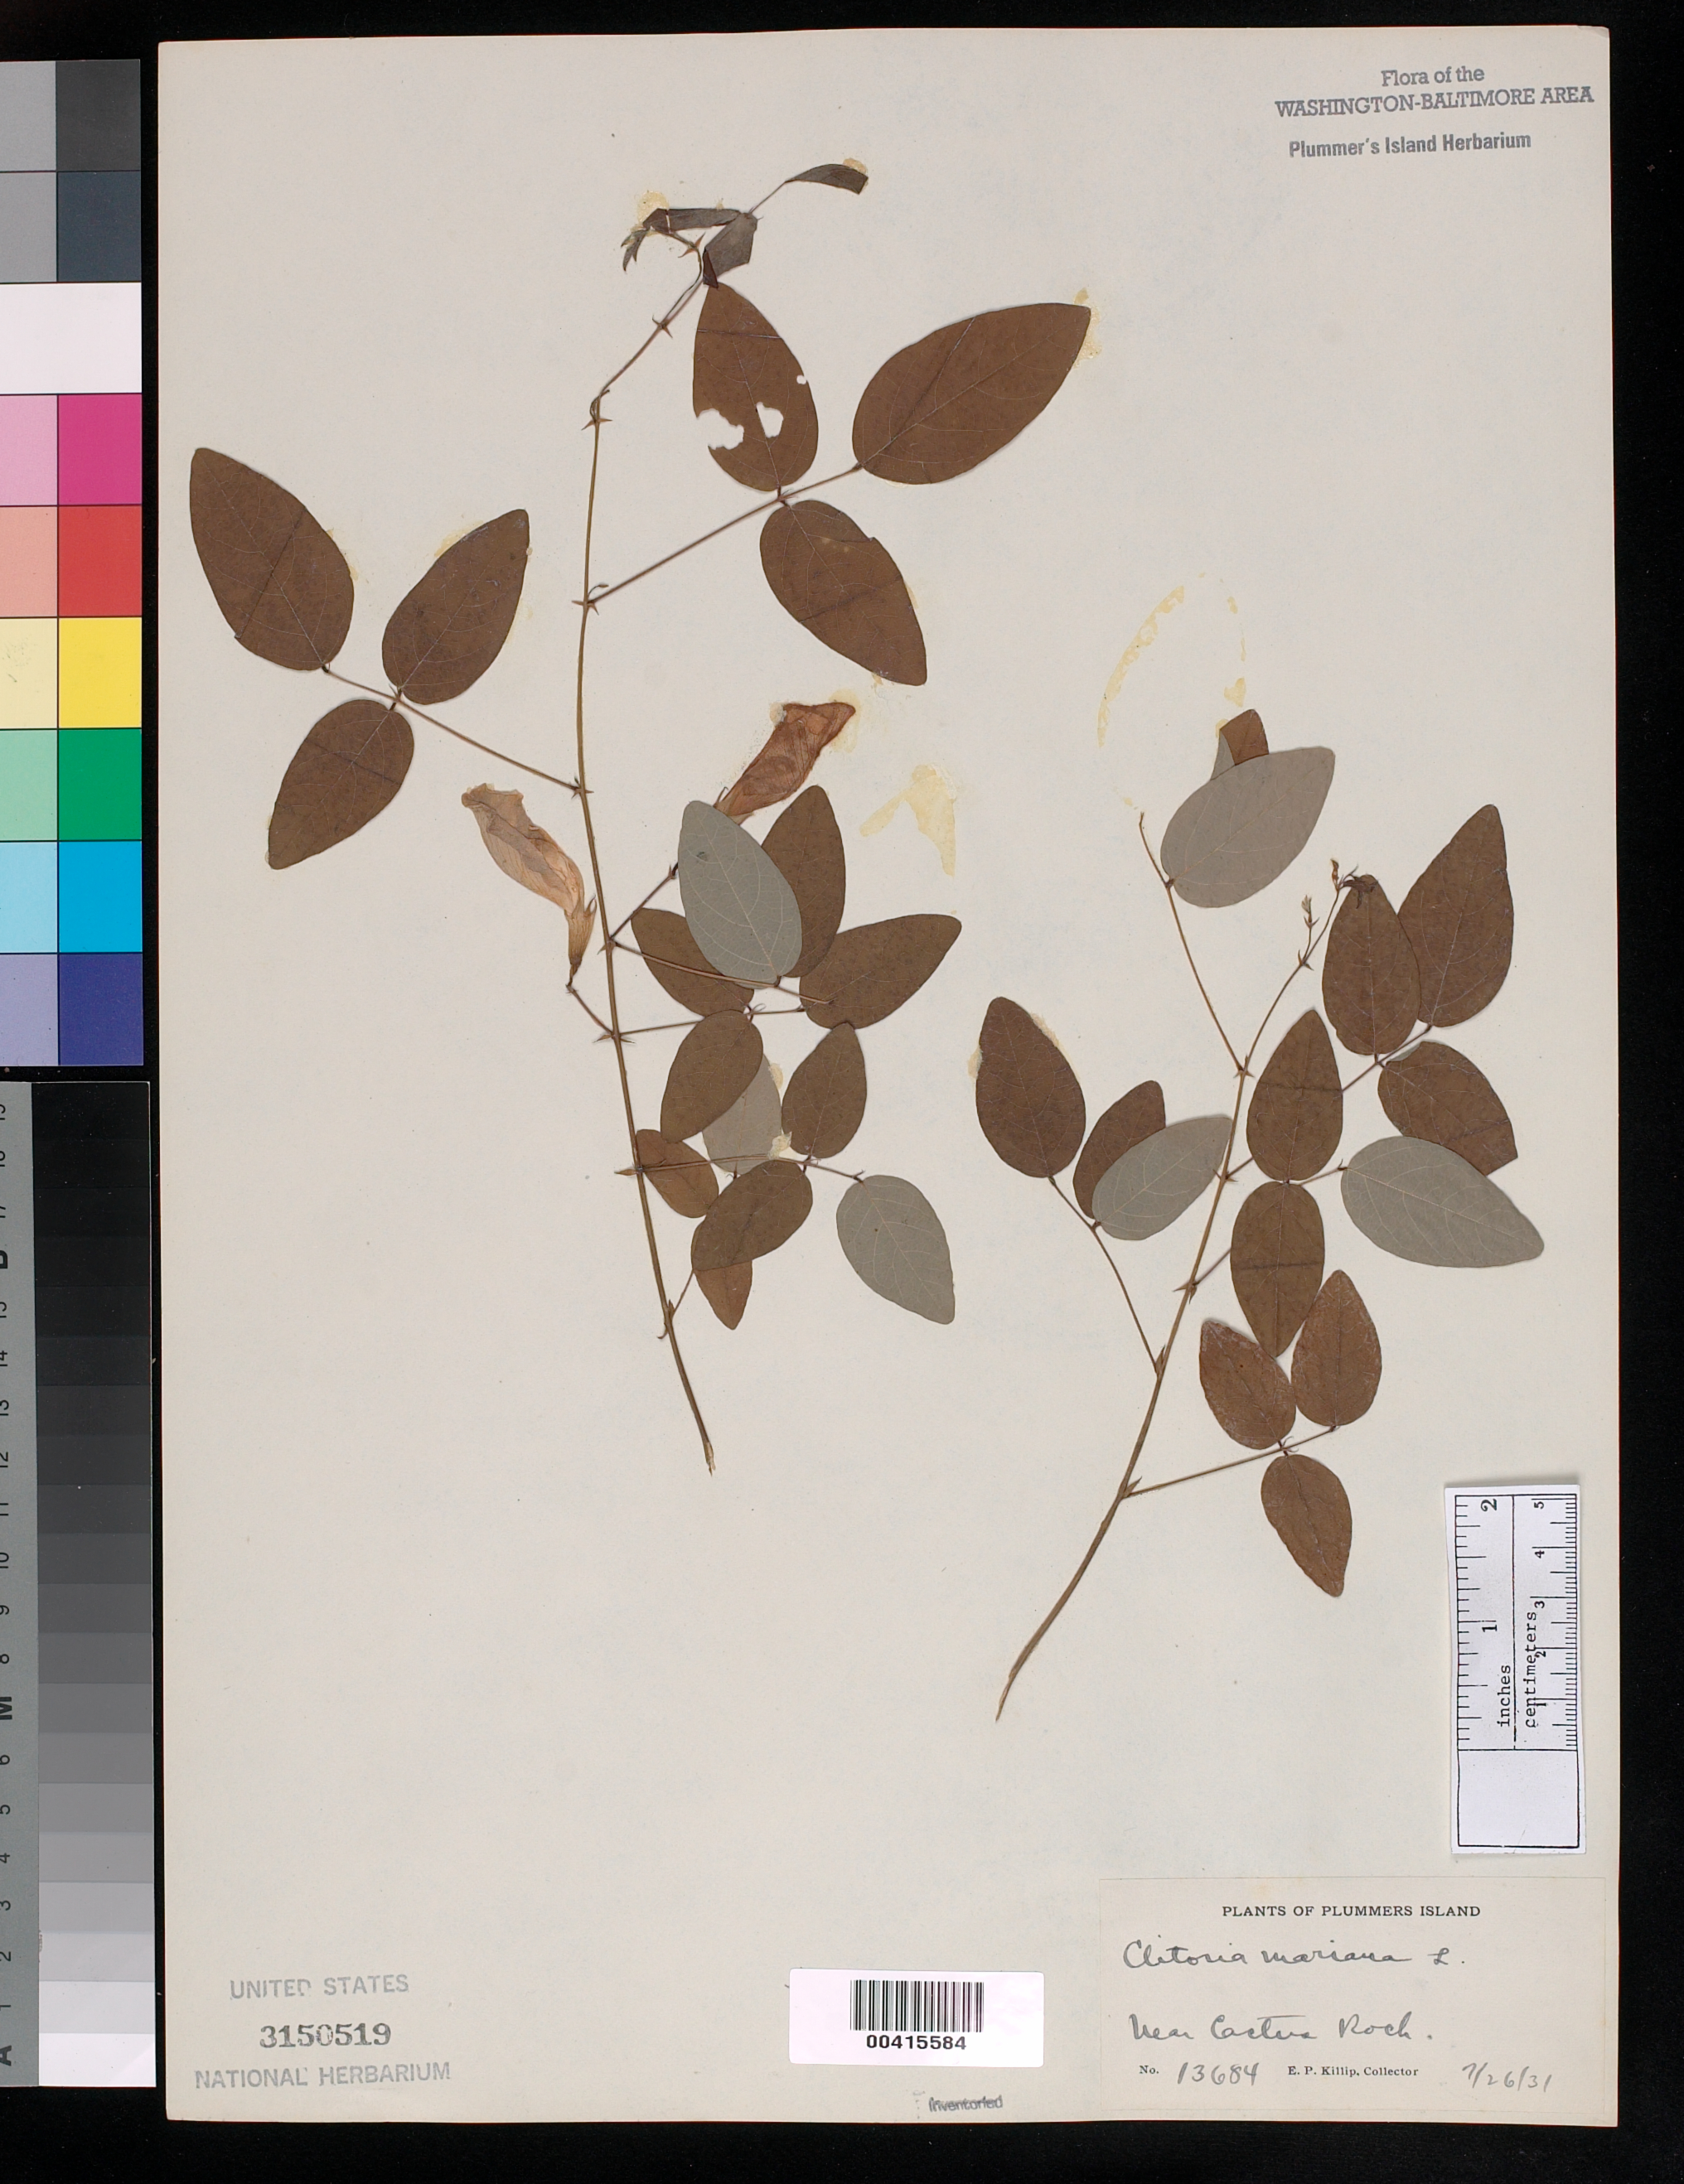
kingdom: Plantae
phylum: Tracheophyta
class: Magnoliopsida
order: Fabales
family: Fabaceae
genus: Clitoria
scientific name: Clitoria mariana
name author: L.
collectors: E. P. Killip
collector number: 13684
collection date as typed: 26 Jul 1931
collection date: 1931-07-26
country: United States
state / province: Maryland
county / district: Montgomery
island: Plummers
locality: Plummer's Island; near Cactus Rock C. & O. Canal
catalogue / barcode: US 3150519